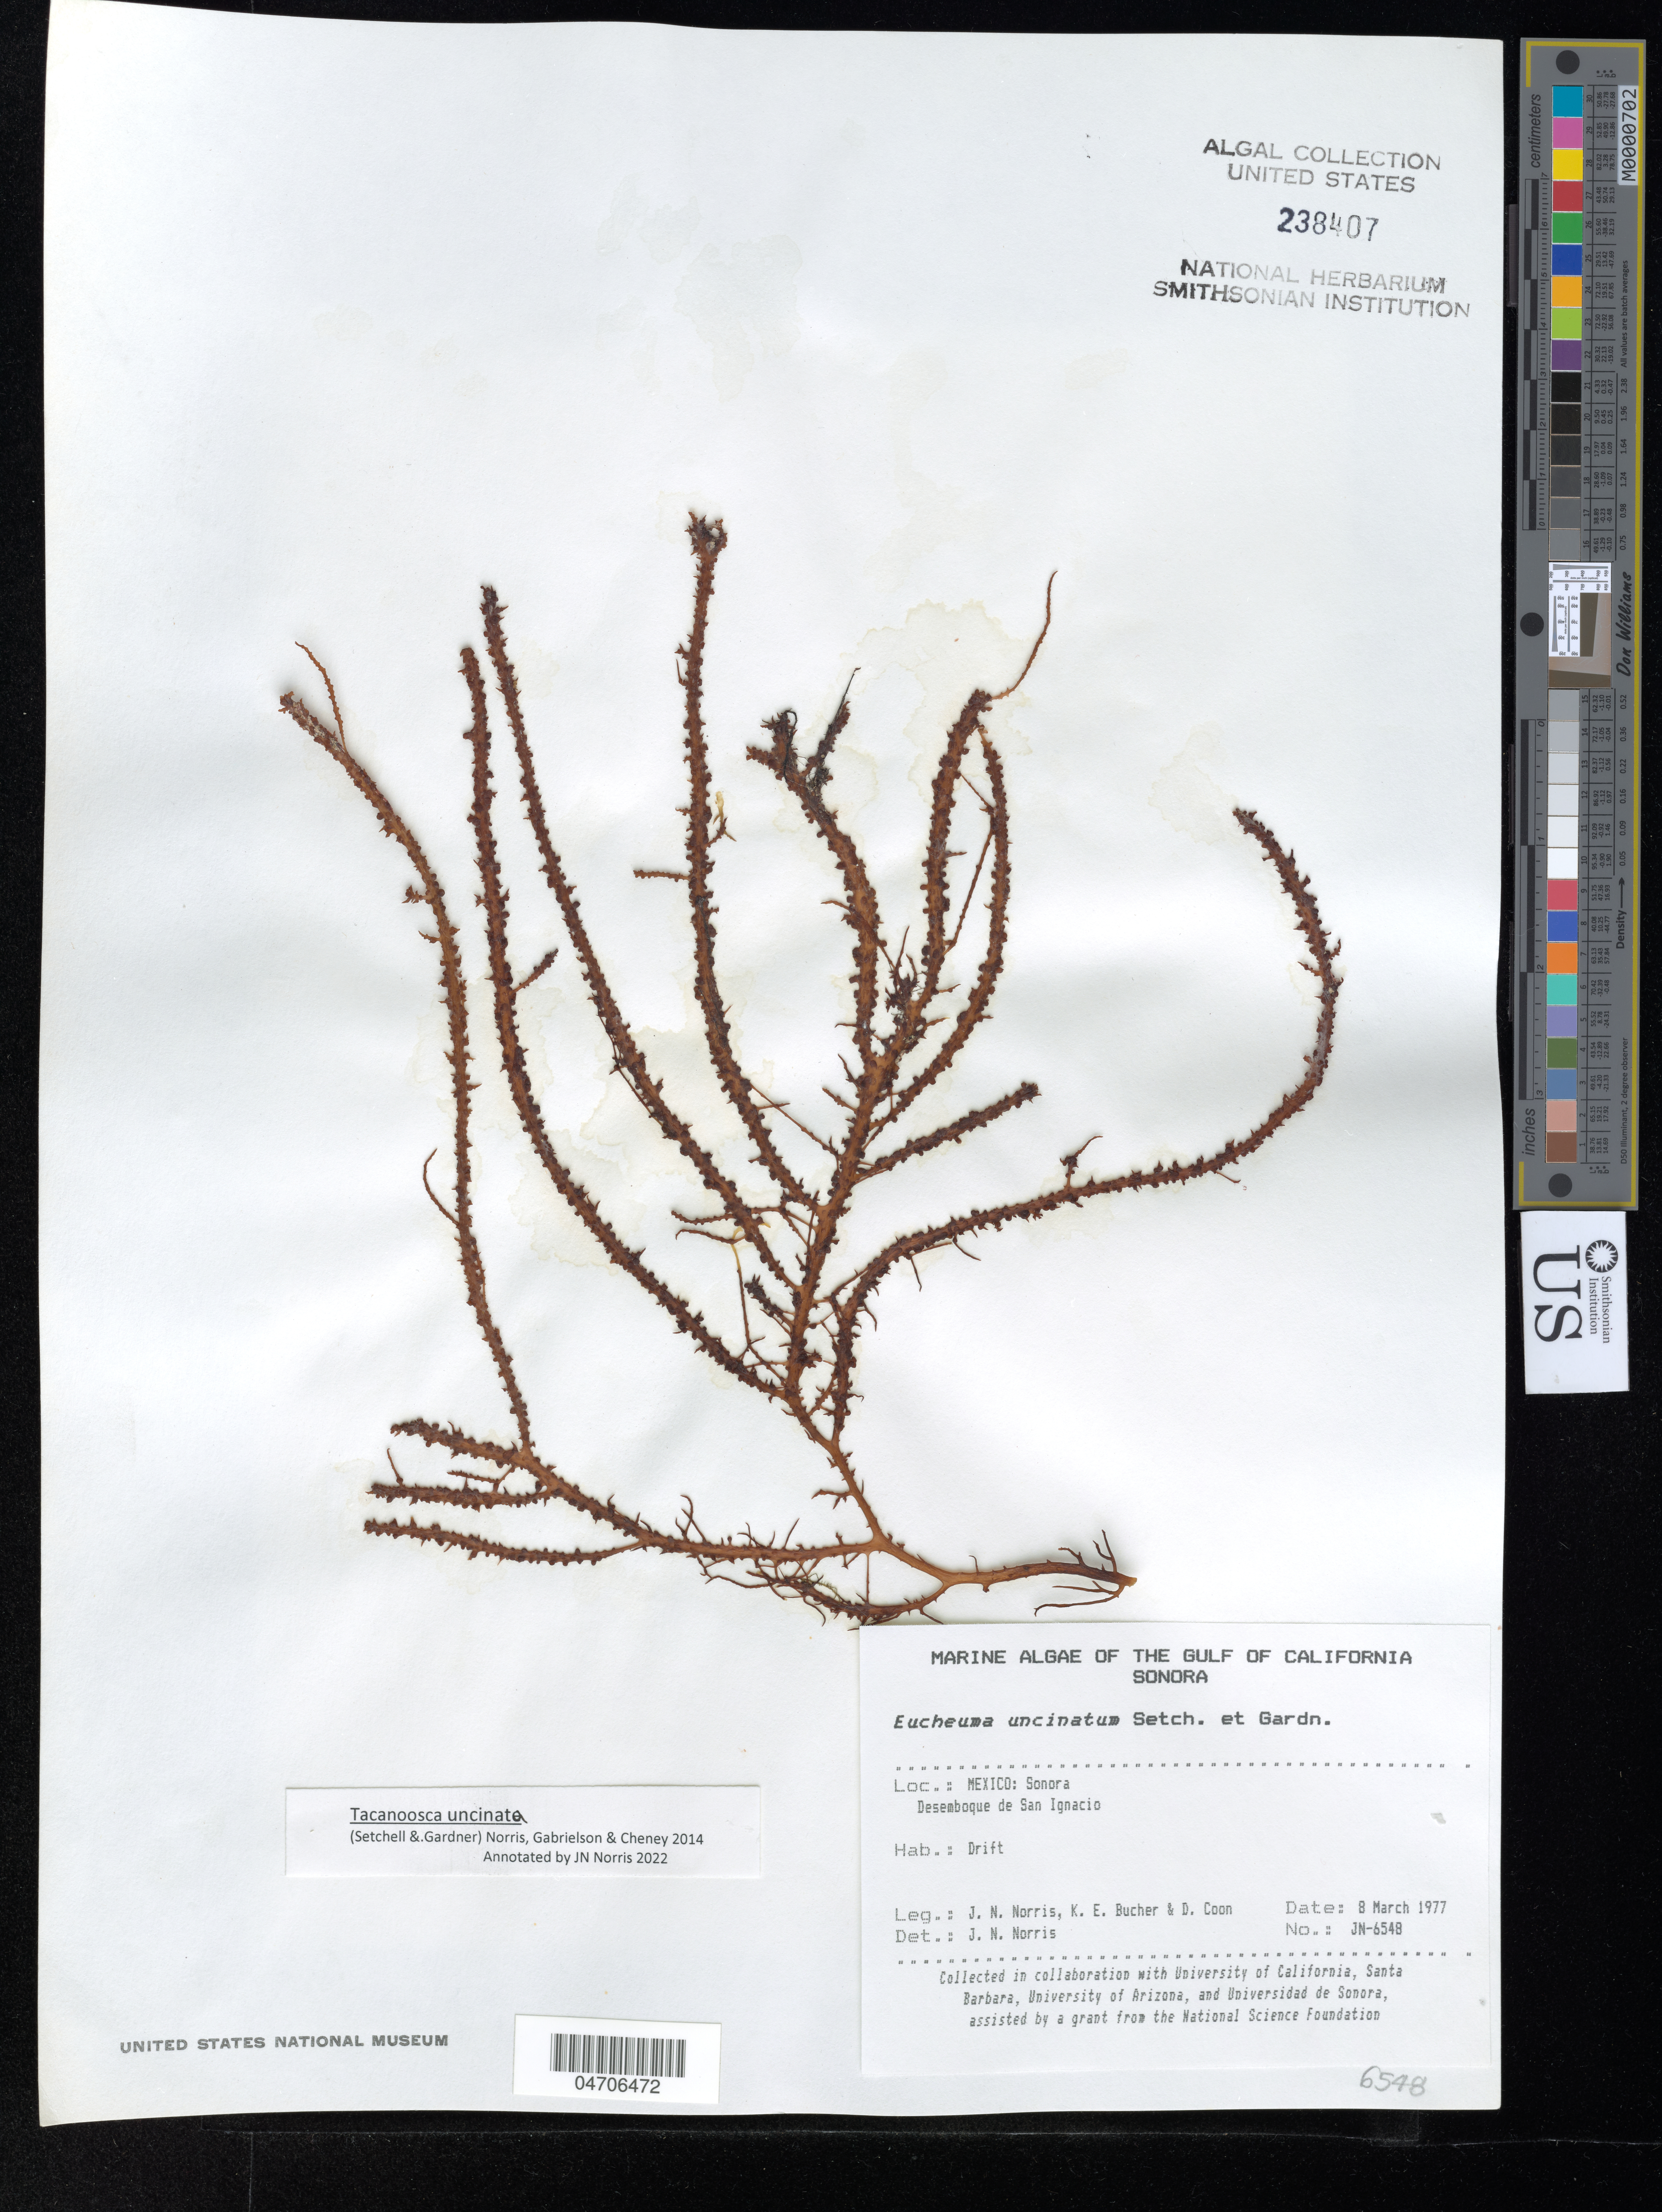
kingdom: Plantae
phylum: Rhodophyta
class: Florideophyceae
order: Gigartinales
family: Solieriaceae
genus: Tacanoosca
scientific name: Tacanoosca uncinata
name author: (Setchell & N.L. Gardner) J.N. Norris et al.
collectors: J. Norris, K. E. Bucher & D. Coon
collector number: JN-6548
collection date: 1977-03-08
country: Mexico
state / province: Sonora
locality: The Gulf of California. Desemboque de San Ignacio.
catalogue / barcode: US 238407